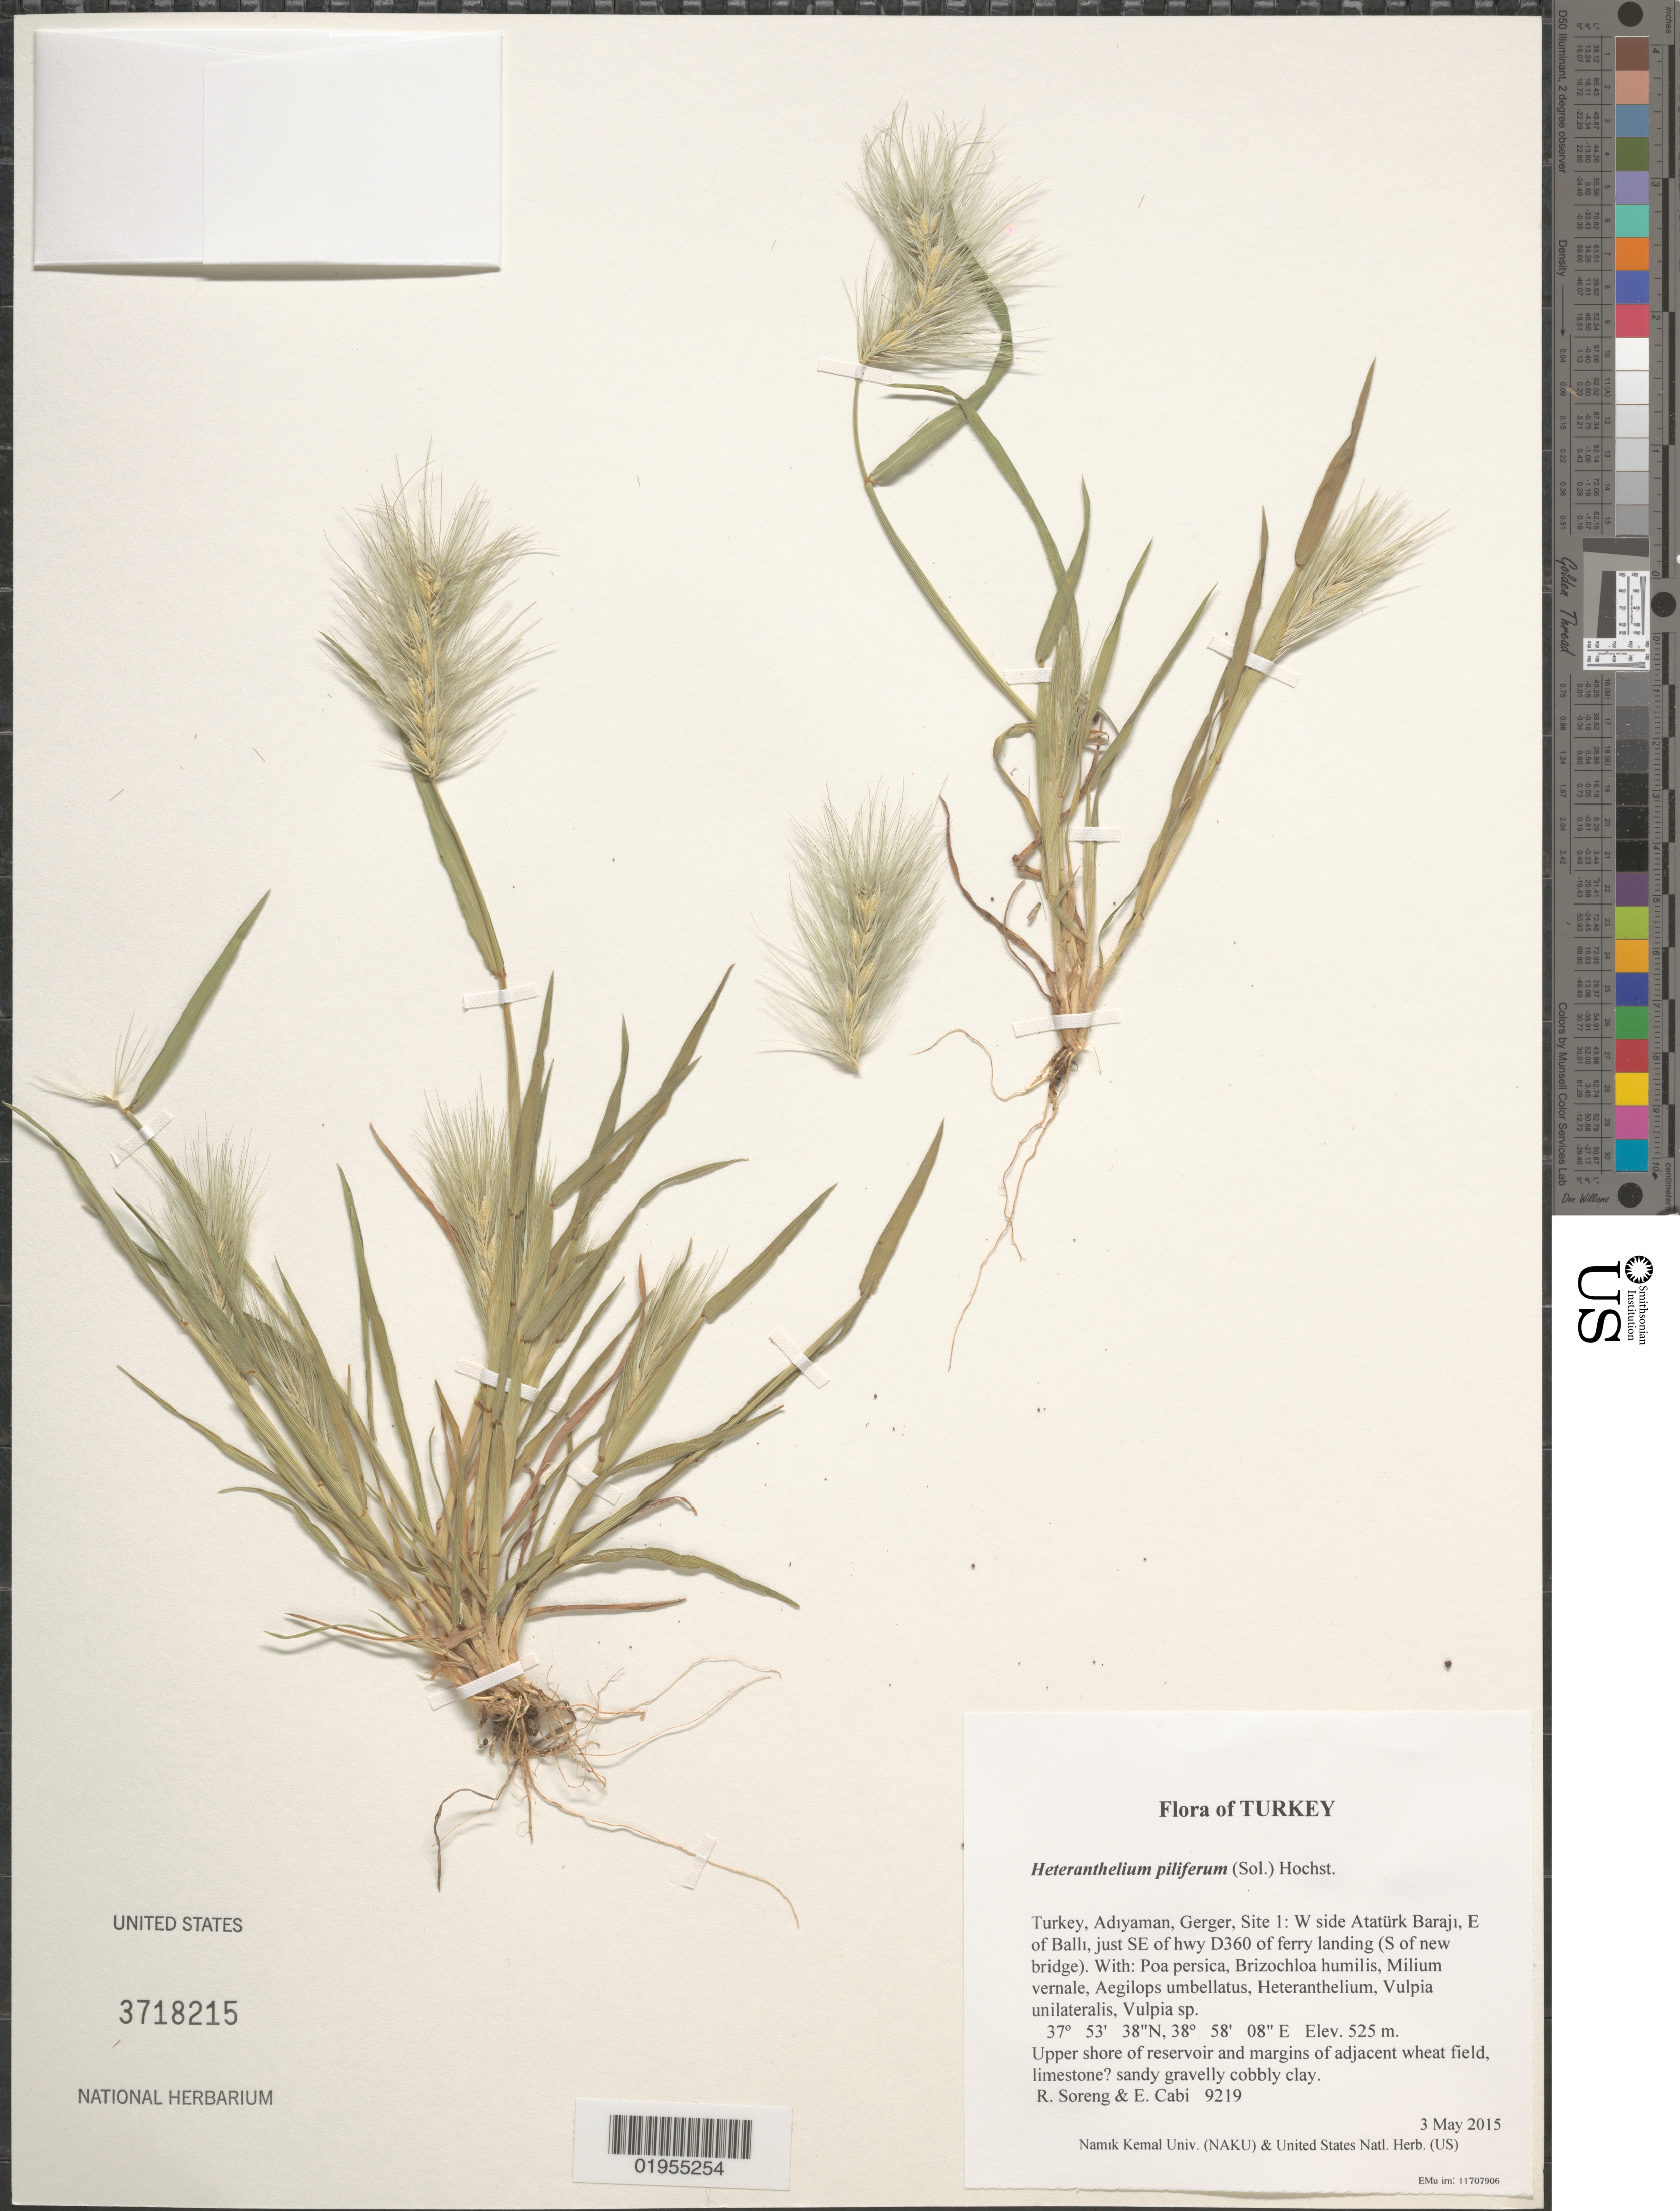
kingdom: Plantae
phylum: Tracheophyta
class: Liliopsida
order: Poales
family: Poaceae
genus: Heteranthelium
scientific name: Heteranthelium piliferum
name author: (Sol.) Hochst.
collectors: R. J. Soreng & E. Cabi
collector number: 9219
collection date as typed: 2015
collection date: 2015-05-03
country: Turkey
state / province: Adiyaman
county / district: Gerger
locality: Site 1: W side Ataturk Baraji, E of Balli, just SE of hwy D360 of ferry landing (S of new bridge)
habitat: Upper shore of reservoir and margins of adjacent wheat field, limestone? sandy gravelly cobbly clay.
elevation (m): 525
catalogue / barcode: US 3718215